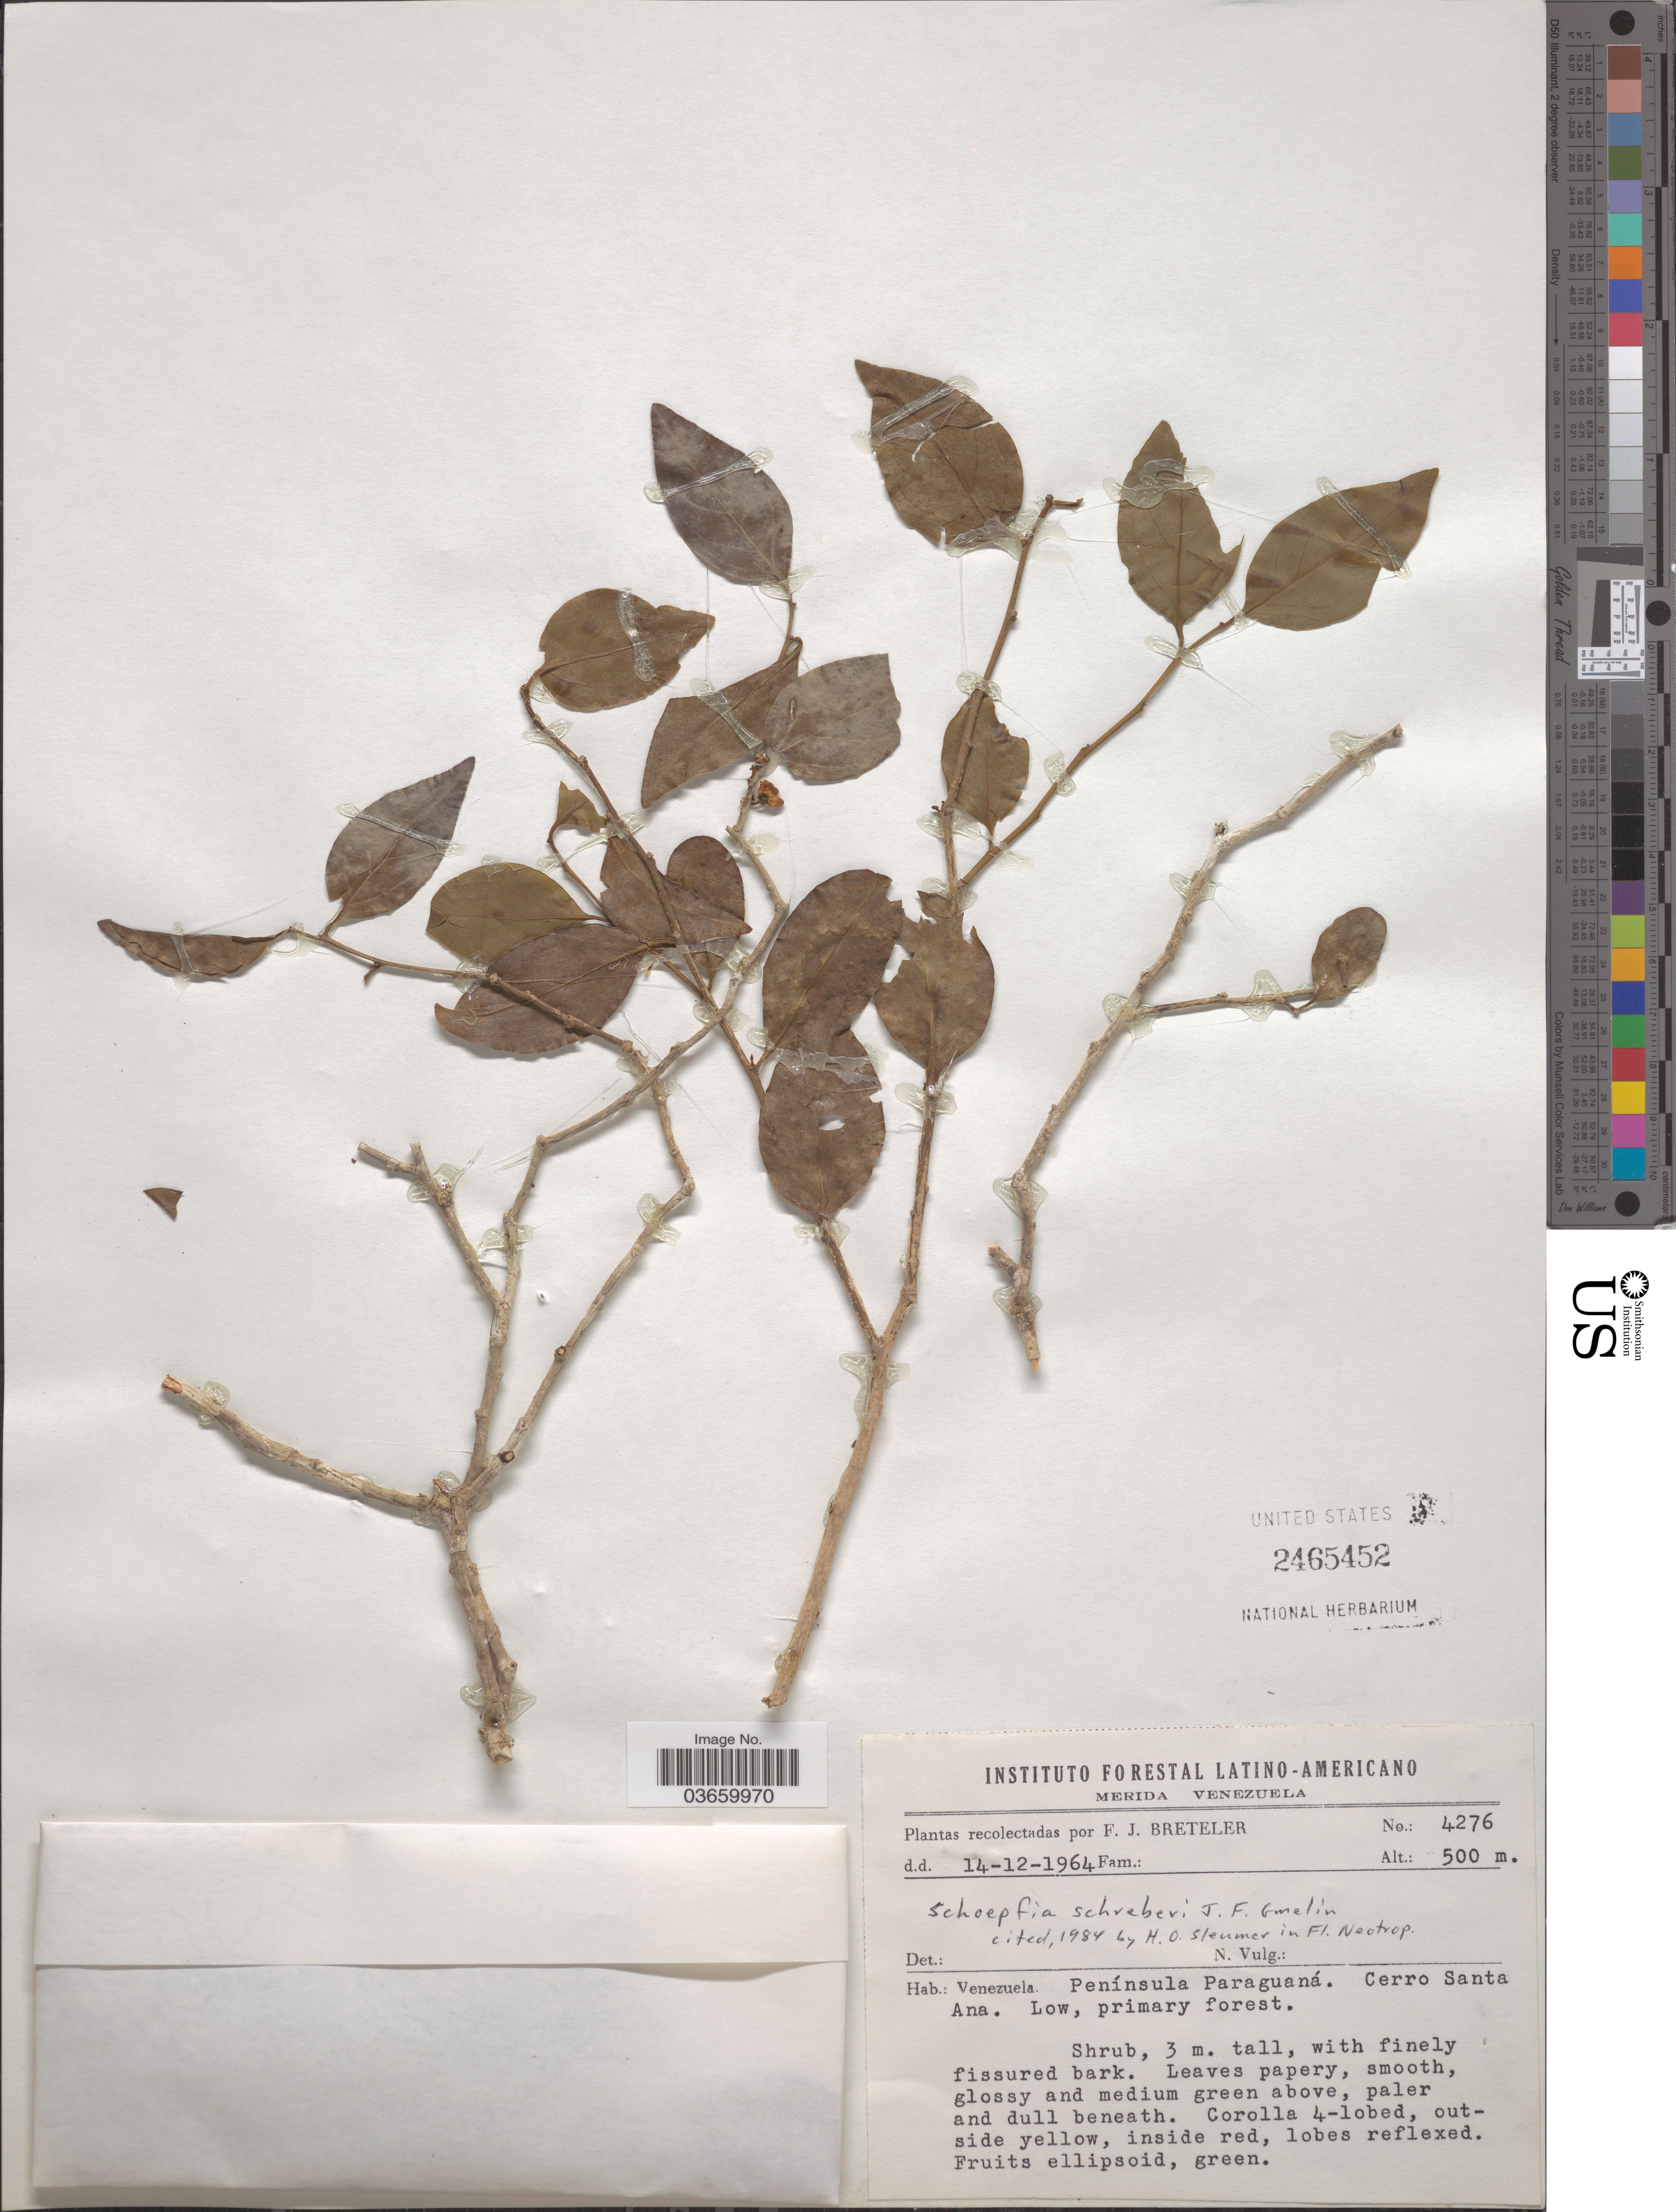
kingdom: Plantae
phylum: Tracheophyta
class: Magnoliopsida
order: Santalales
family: Schoepfiaceae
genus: Schoepfia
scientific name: Schoepfia schreberi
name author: J.F. Gmel.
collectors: F. J. Breteler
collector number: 4276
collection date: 1964-12-14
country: Venezuela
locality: Península Paraguaná. Cerro Santa Ana.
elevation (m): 500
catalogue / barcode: US 2465452